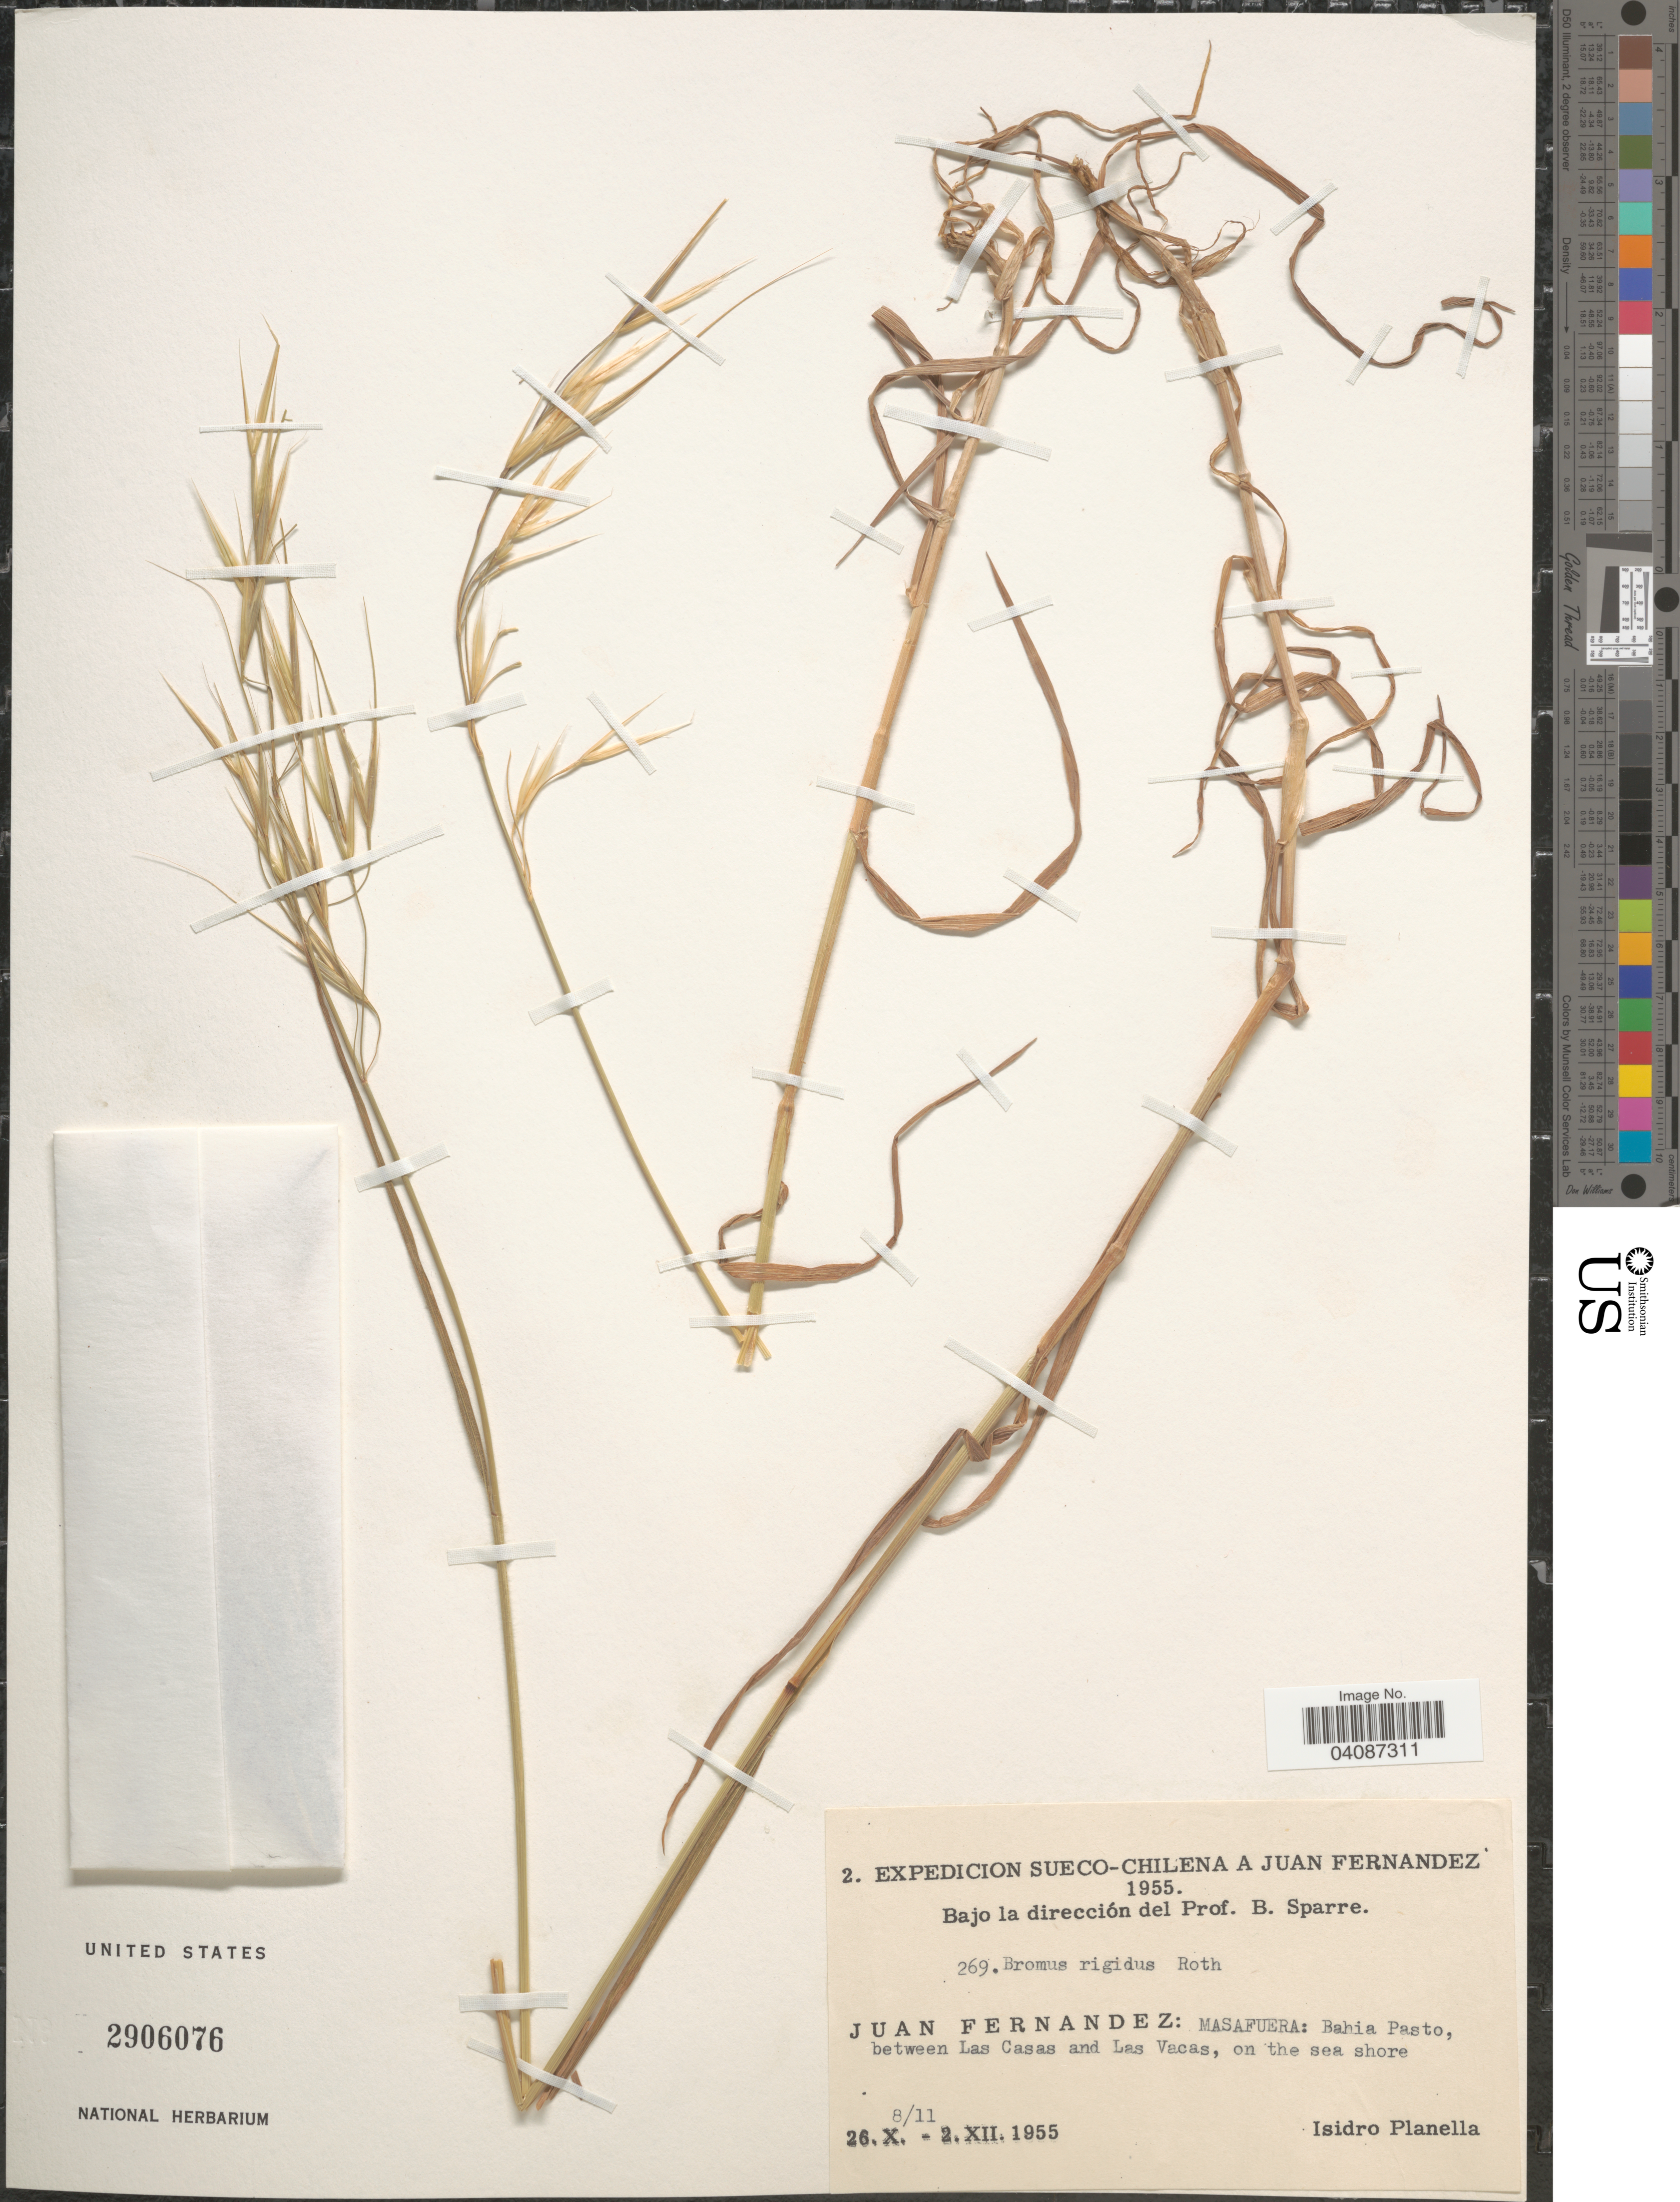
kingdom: Plantae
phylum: Tracheophyta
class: Liliopsida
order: Poales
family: Poaceae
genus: Bromus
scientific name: Bromus rigidus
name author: Roth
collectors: I. Planella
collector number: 269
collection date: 1955-11-08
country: Chile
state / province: Valparaíso (V)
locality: Expedicion Sueco-Chilena a Juan Fernandez 1955. Juan Fernandez: Masafuera: Bahia Pasto between Las Casas and Las Vacas, on the sea shore.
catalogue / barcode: US 2906076